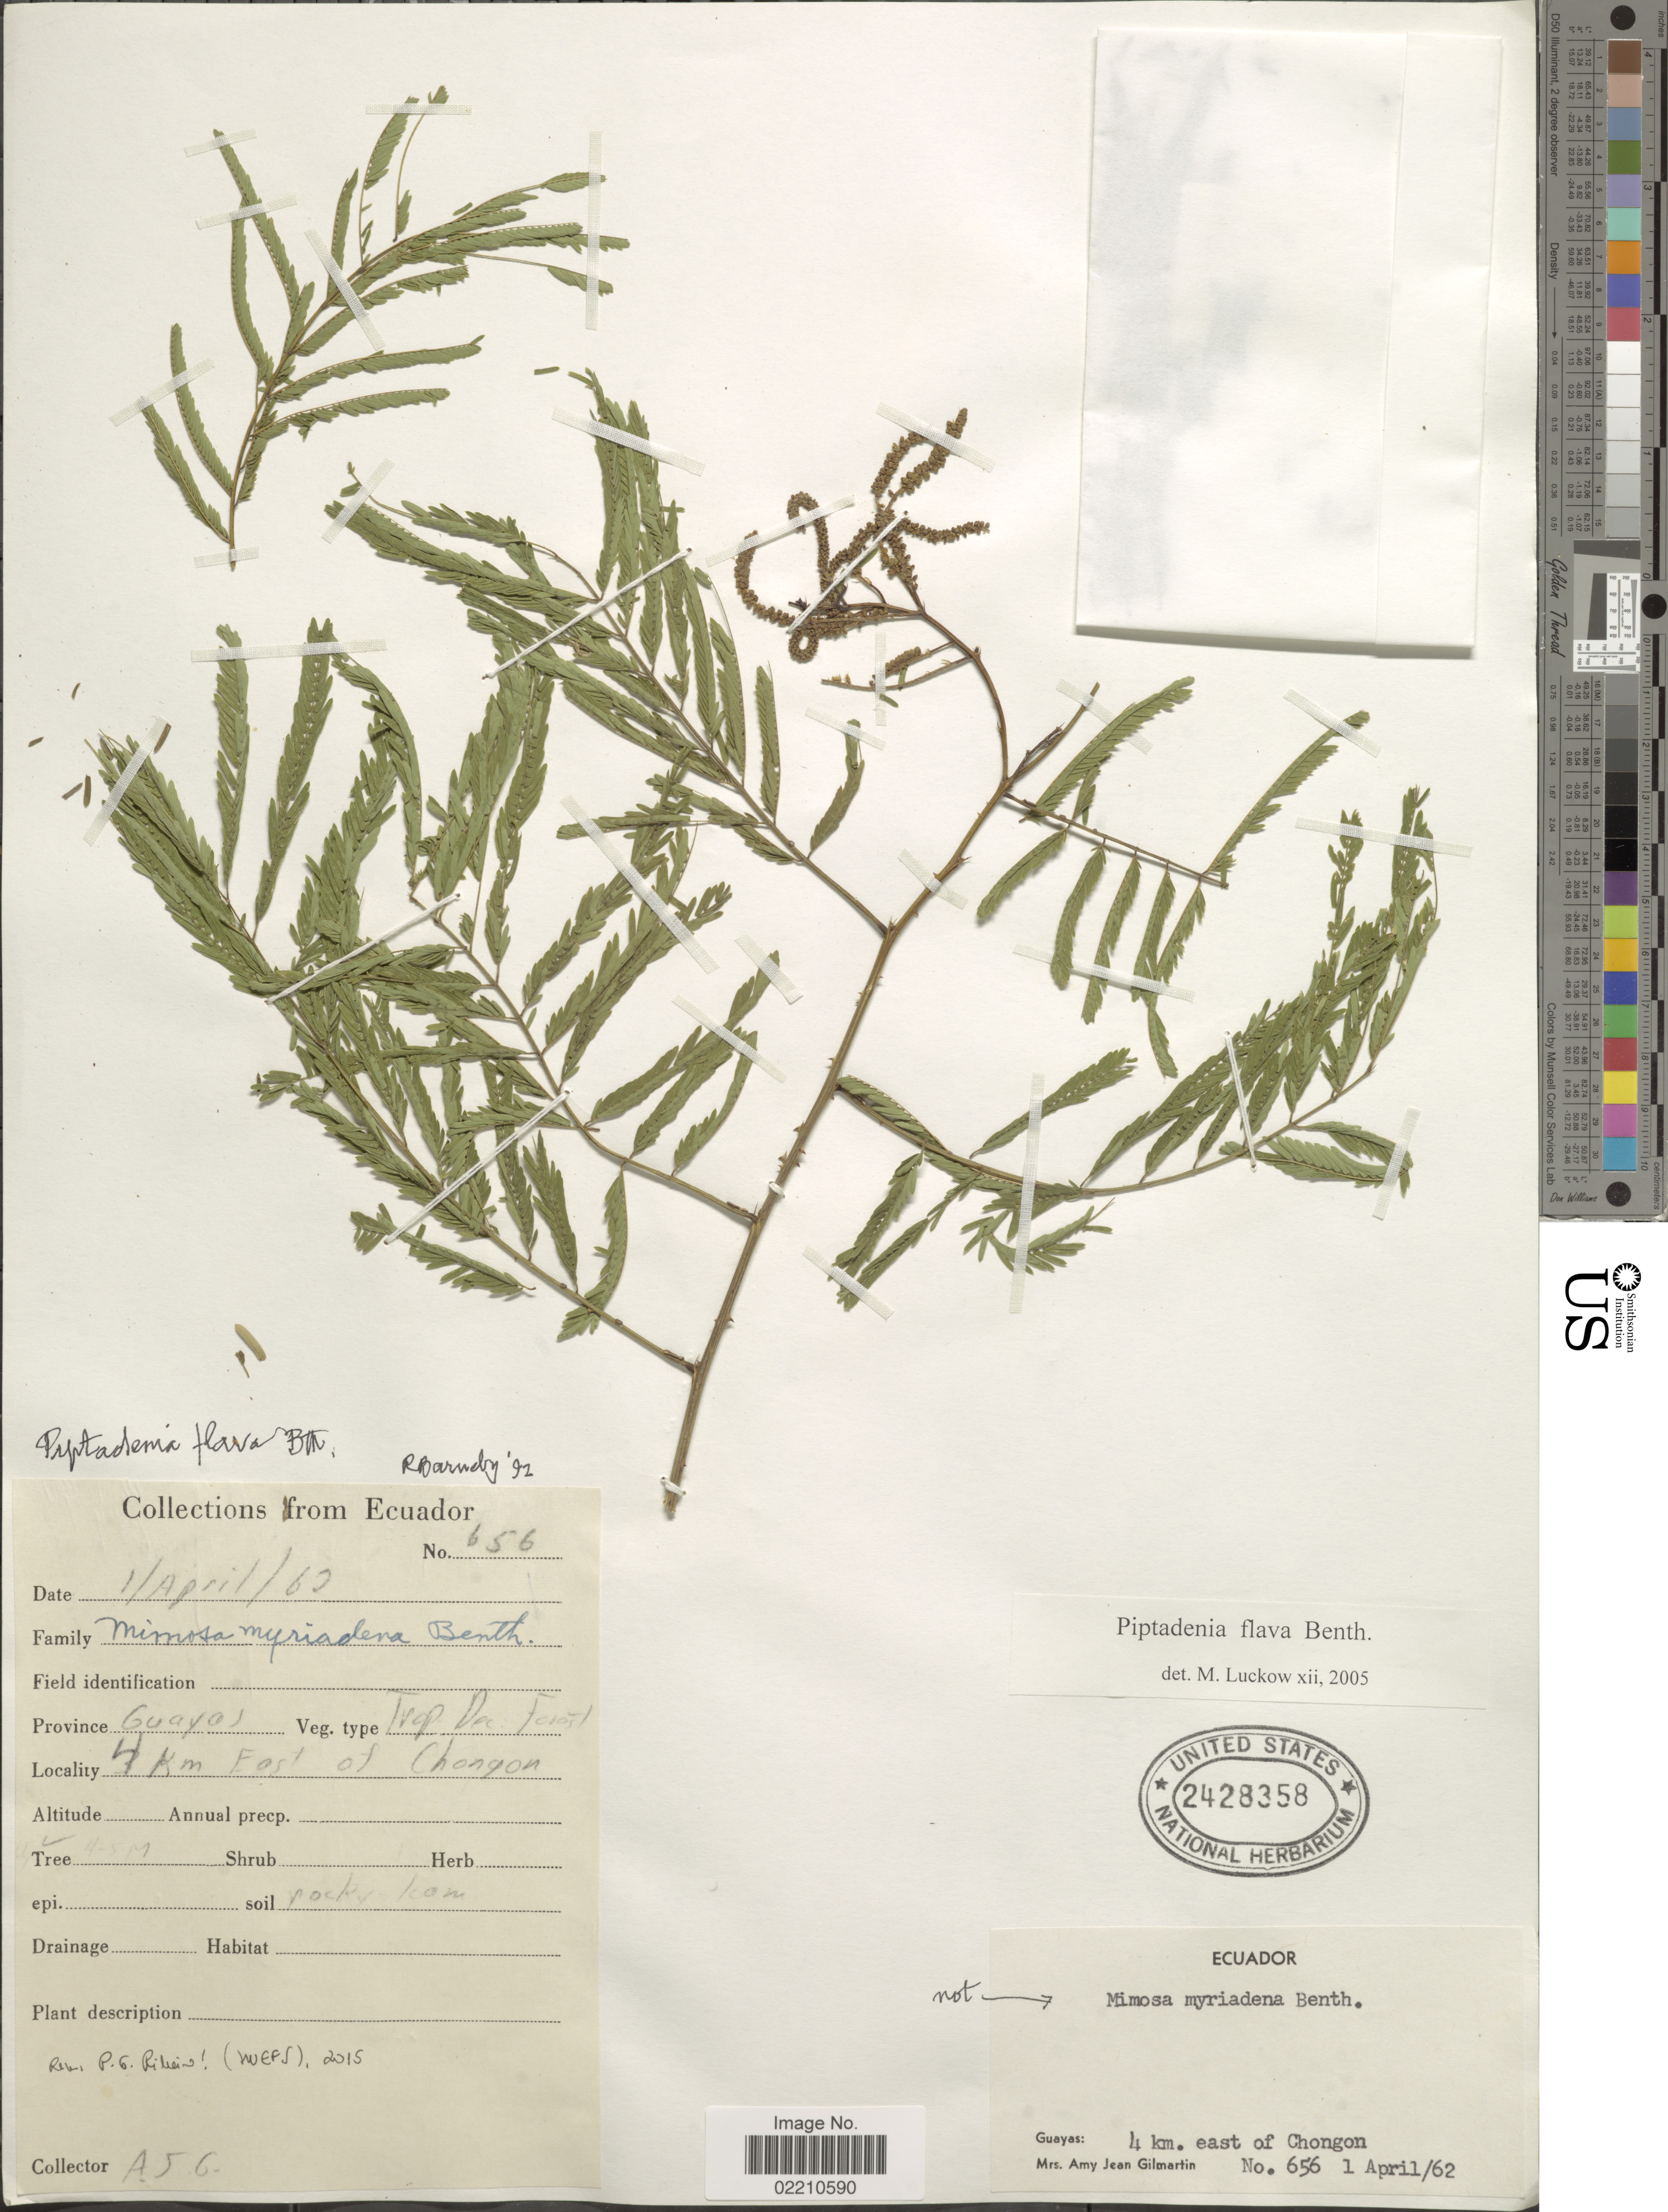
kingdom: Plantae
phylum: Tracheophyta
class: Magnoliopsida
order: Fabales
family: Fabaceae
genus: Piptadenia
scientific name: Piptadenia flava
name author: (DC.) Benth.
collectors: A. J. Gilmartin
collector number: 656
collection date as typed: Transcribed d/m/y: 1/4/62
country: Ecuador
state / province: Guayas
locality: Province Guayas, 4 km East of Chongon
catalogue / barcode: US 2428358